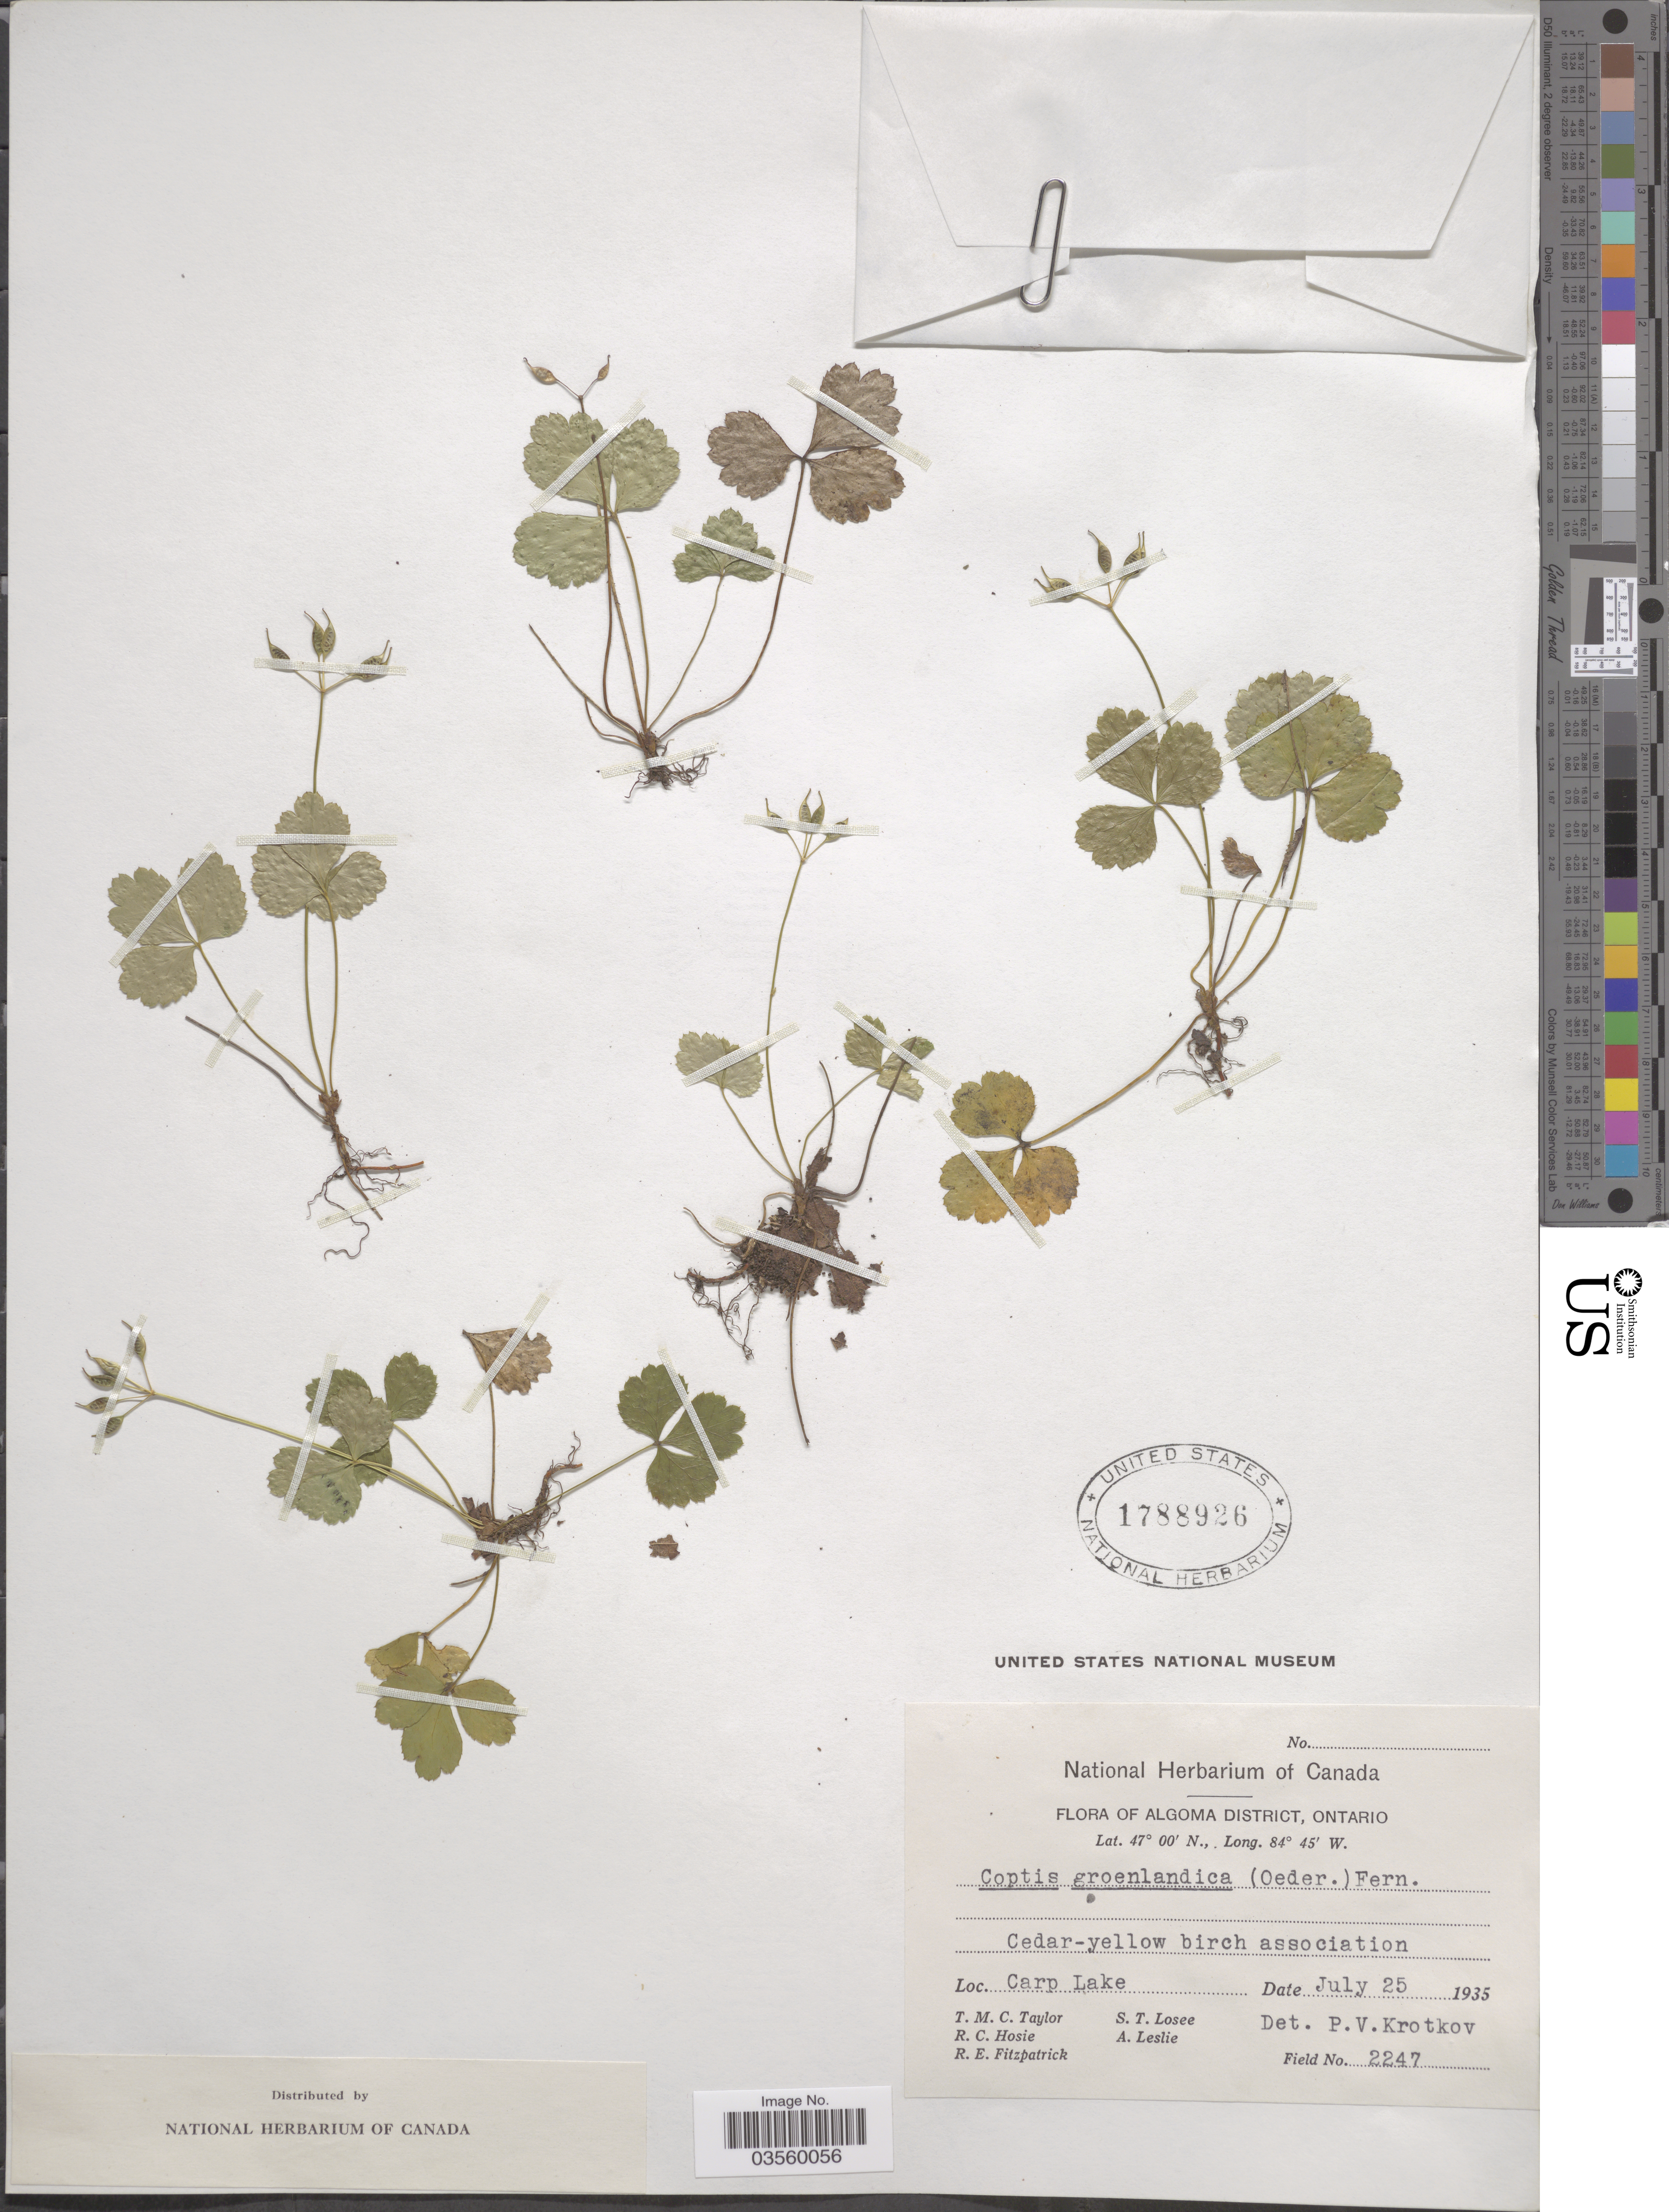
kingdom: Plantae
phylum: Tracheophyta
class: Magnoliopsida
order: Ranunculales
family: Ranunculaceae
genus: Coptis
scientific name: Coptis trifolia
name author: (L.) Salisb.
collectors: T. M. C. Taylor, R. Hosie, R. Fitzpatrick, S. Losee & A. Leslie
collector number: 2247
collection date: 1935-07-25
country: Canada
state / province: Ontario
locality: Algoma District. Carp Lake.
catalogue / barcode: US 1788926